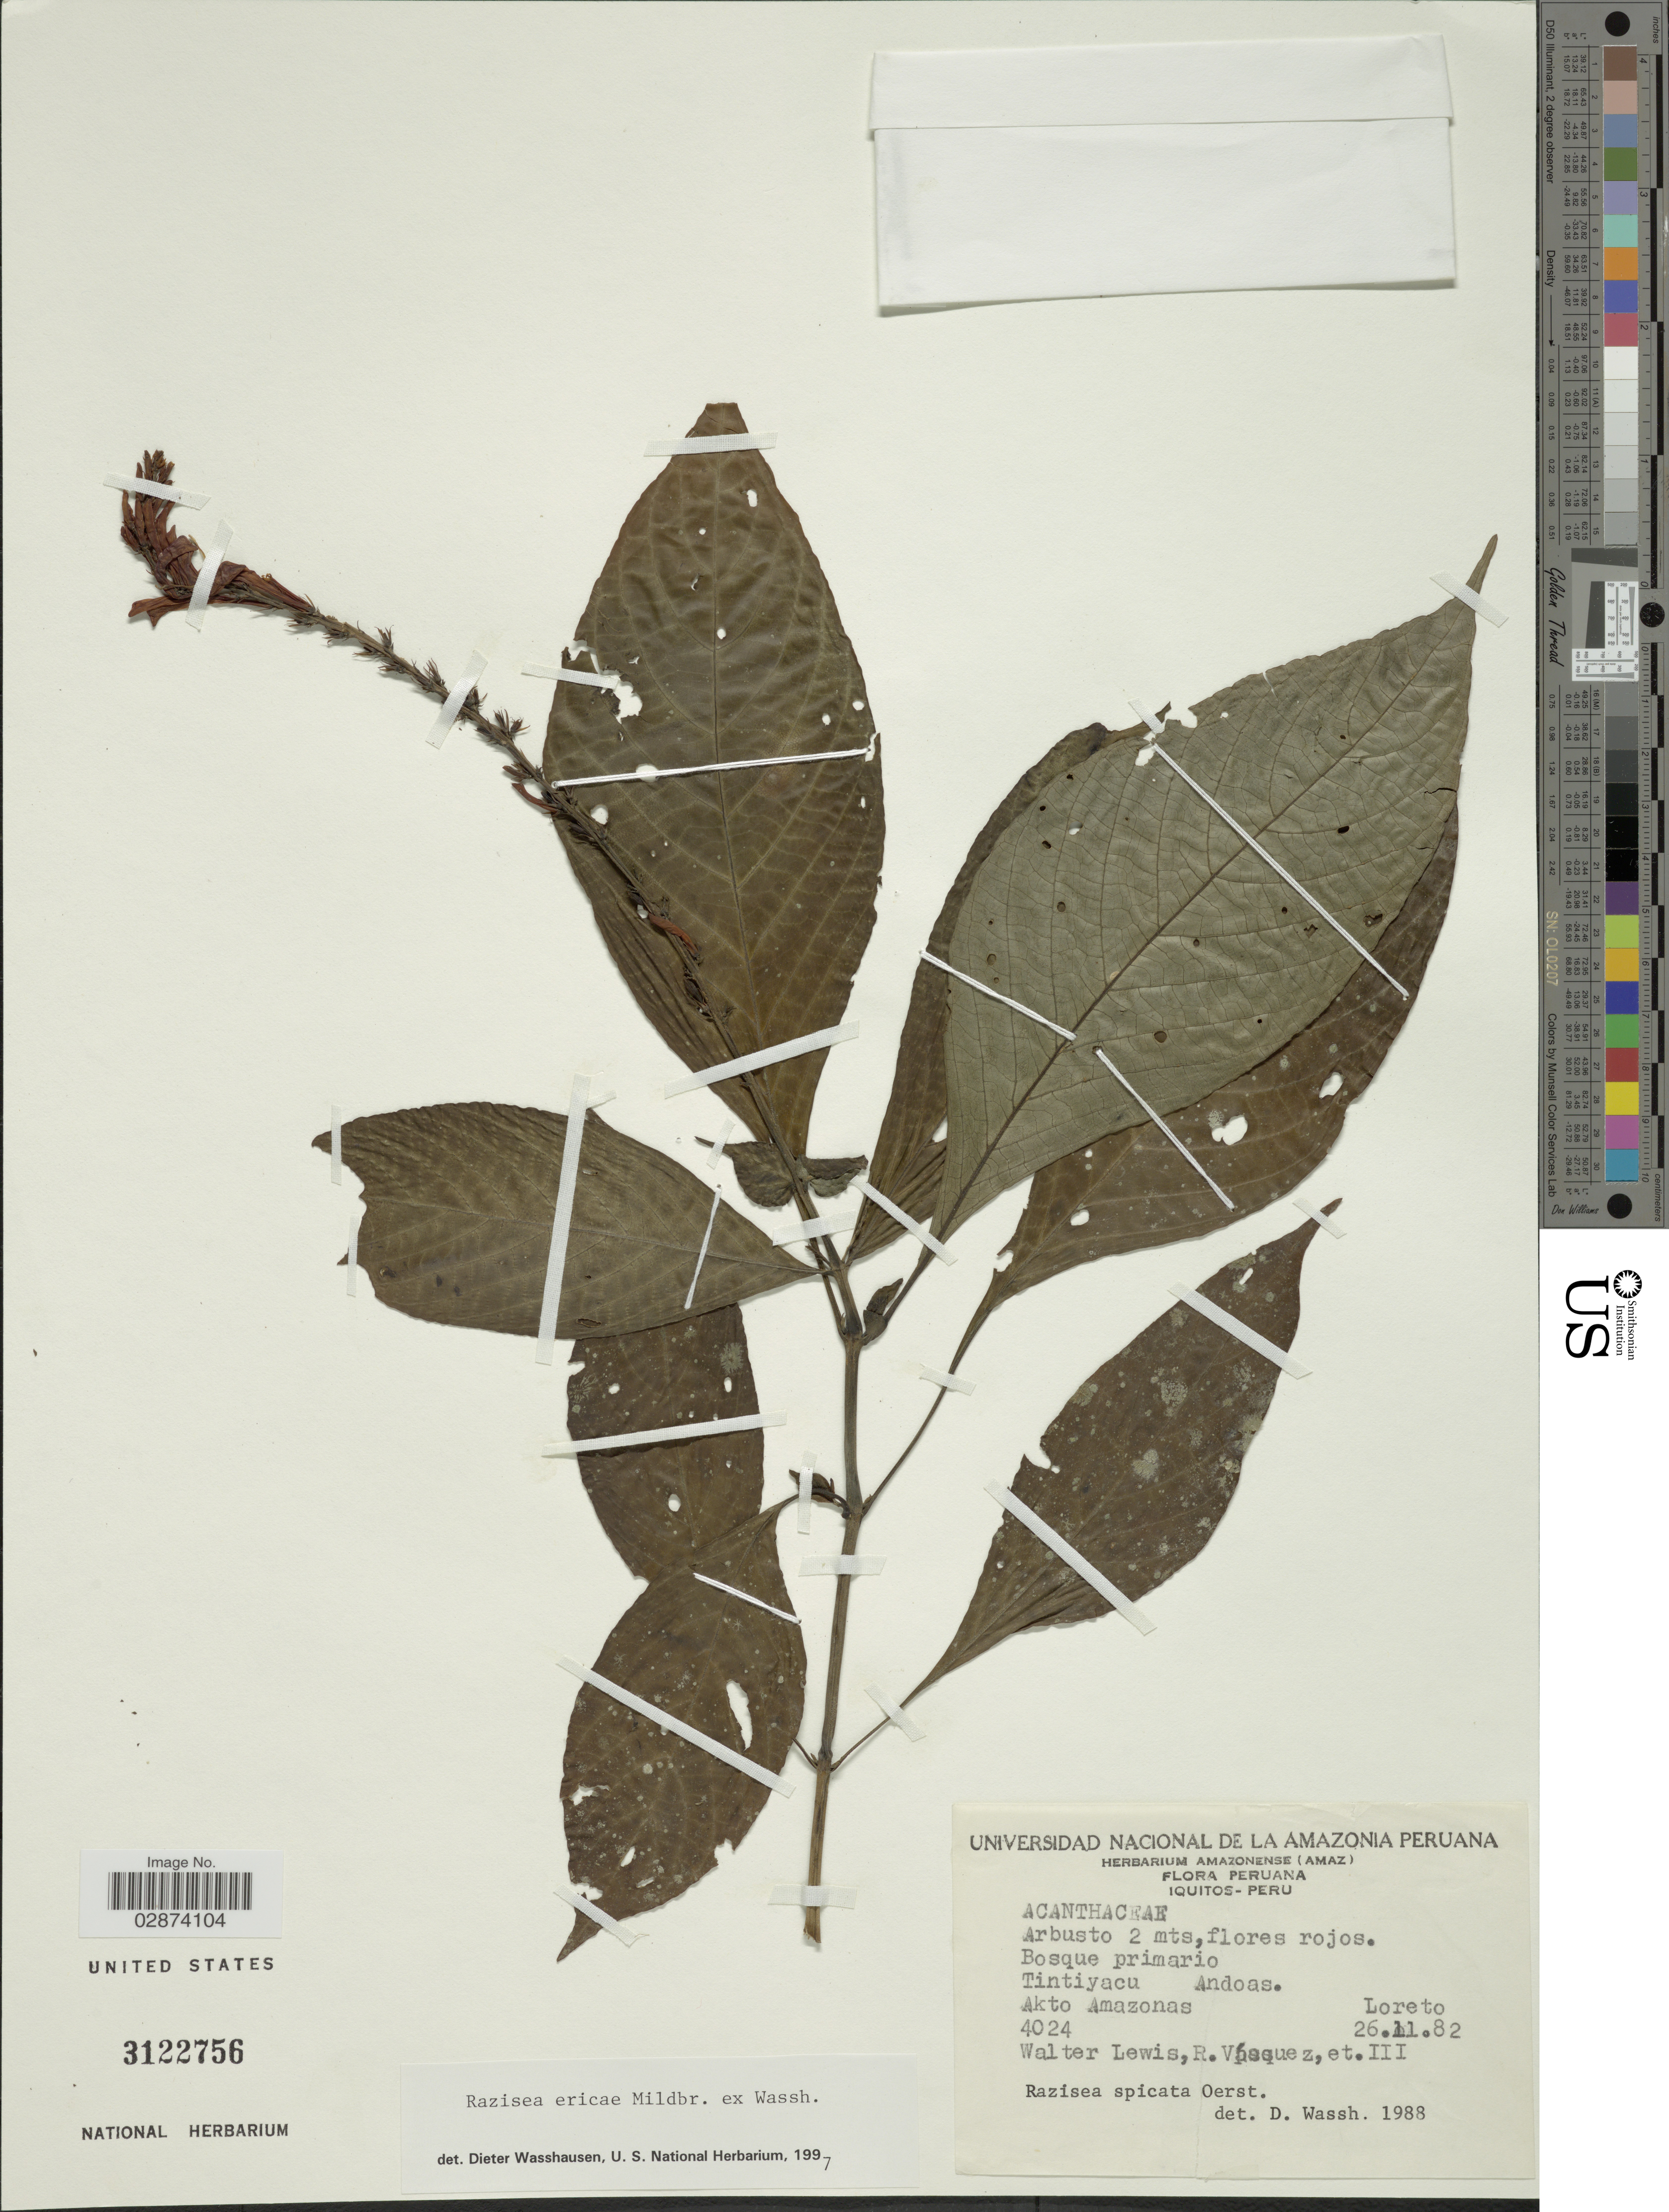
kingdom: Plantae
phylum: Tracheophyta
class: Magnoliopsida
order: Lamiales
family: Acanthaceae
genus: Razisea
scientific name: Razisea ericae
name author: Mildbr. ex Wassh.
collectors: W. H. Lewis, R. Vásquez & et al.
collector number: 4024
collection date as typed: Transcribed d/m/y: 26/11/82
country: Peru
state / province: Loreto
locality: Tintiyacu, Andoas. Akto Amazonas. Loreto.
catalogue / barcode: US 3122756